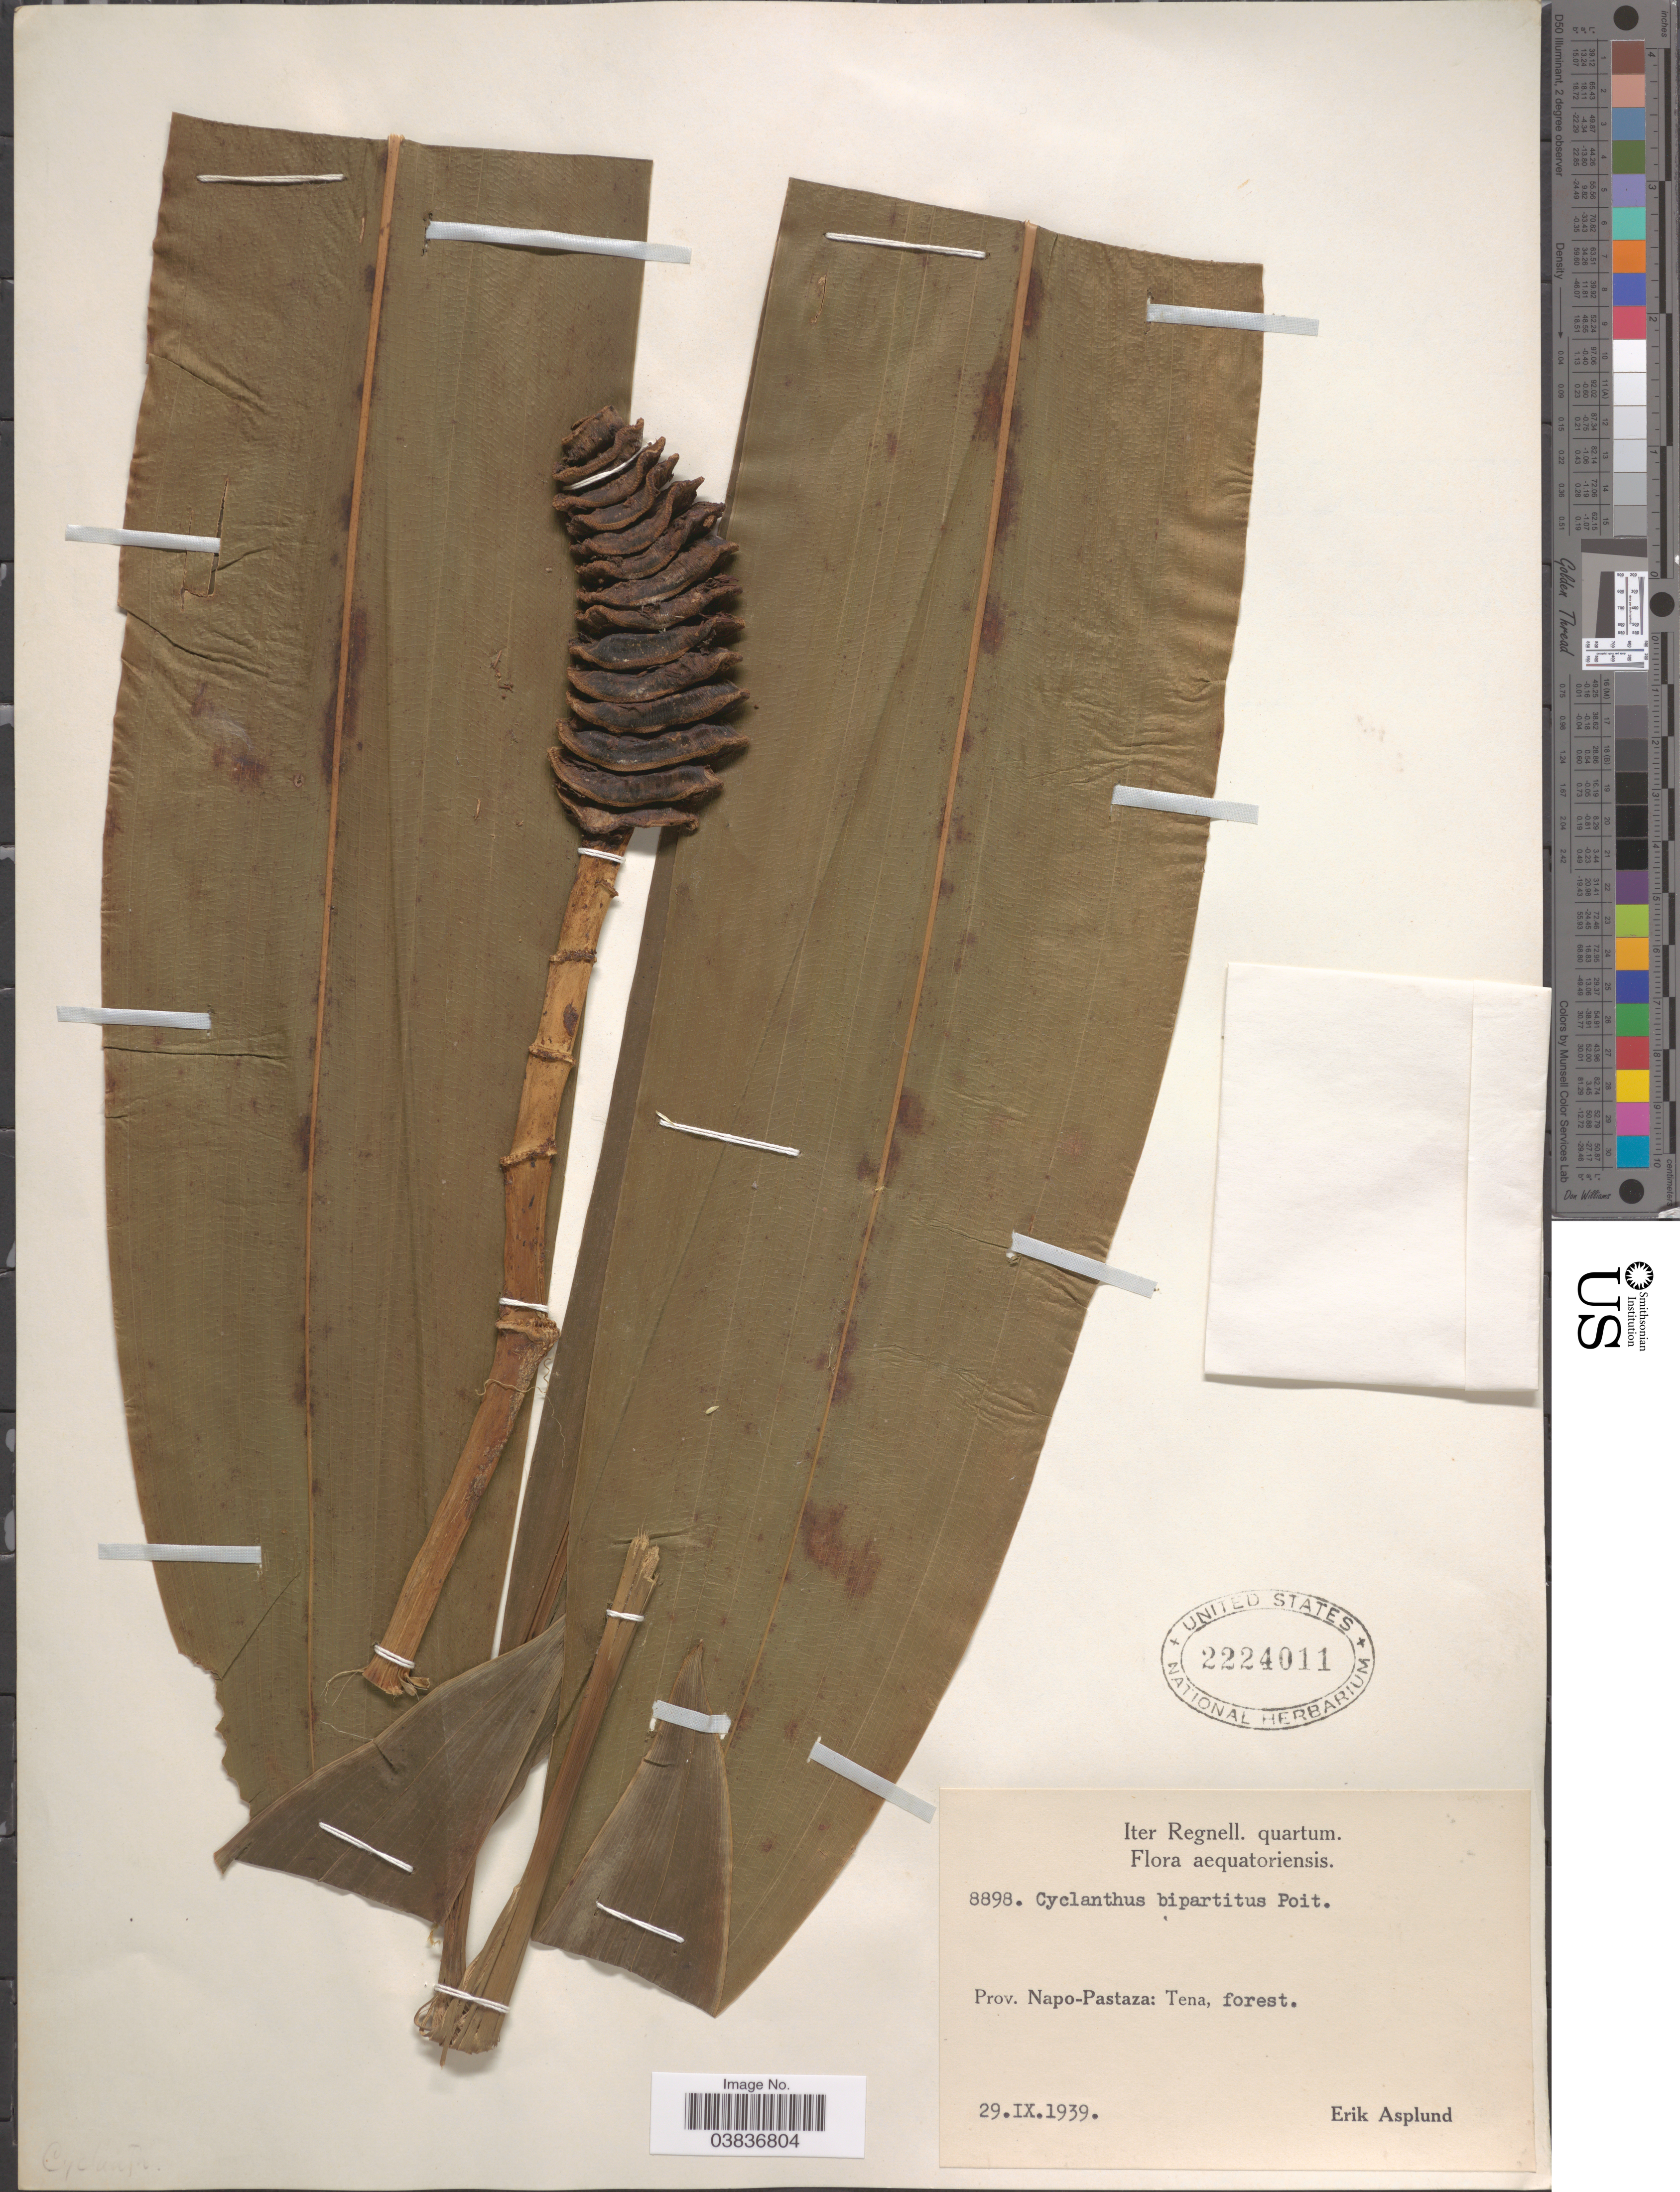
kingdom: Plantae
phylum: Tracheophyta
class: Liliopsida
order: Pandanales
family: Cyclanthaceae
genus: Cyclanthus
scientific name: Cyclanthus bipartitus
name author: Poit. ex A. Rich.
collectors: E. Asplund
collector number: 8898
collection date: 1939-09-29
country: Ecuador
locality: Aequatoriensis. Prov. Napo-Pastaza: Tena.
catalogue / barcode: US 2224011